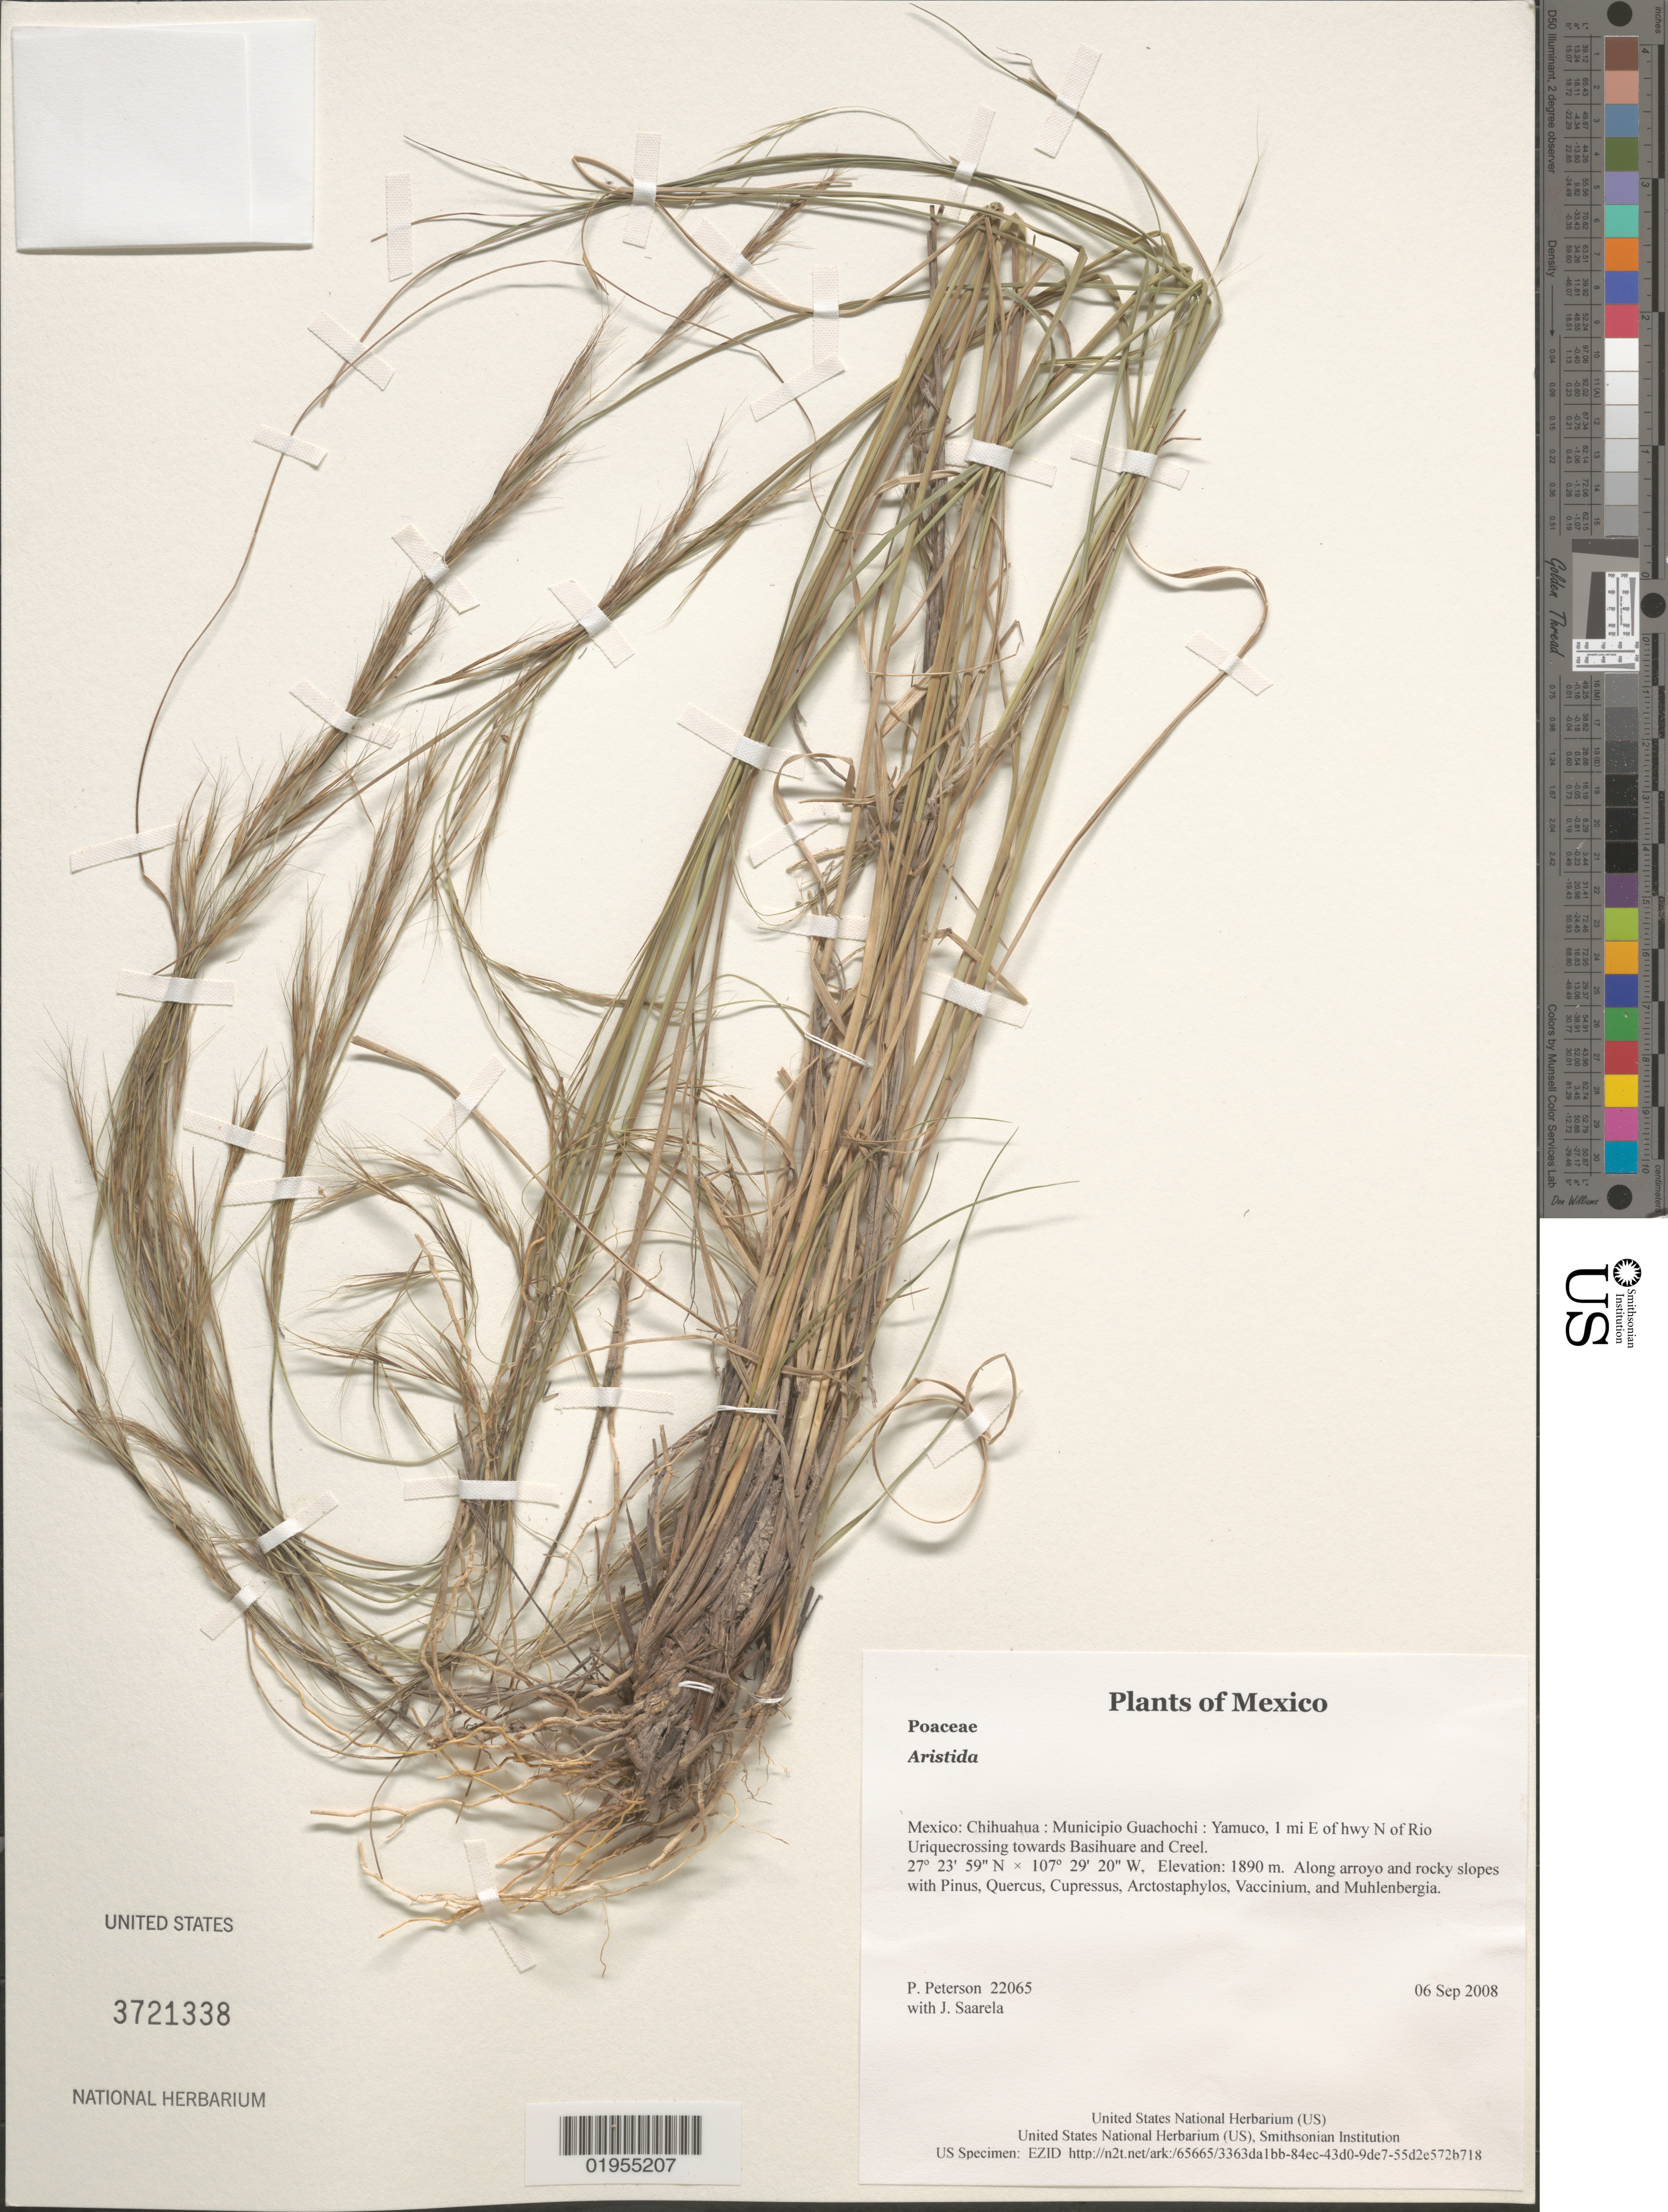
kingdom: Plantae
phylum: Tracheophyta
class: Liliopsida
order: Poales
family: Poaceae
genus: Aristida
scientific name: Aristida divaricata Lag., nom. illeg. hom.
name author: Lag.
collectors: P. M. Peterson & J. Saarela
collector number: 22065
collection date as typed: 06 Sep 2008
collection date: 2008-09-06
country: Mexico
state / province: Chihuahua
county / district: Municipio Guachochi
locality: Yamuco, 1 mi E of hwy N of Rio Uriquecrossing towards Basihuare and Creel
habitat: Along arroyo and rocky slopes with Pinus, Quercus, Cupressus, Arctostaphylos, Vaccinium, and Muhlenbergia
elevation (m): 1890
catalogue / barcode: US 3721338